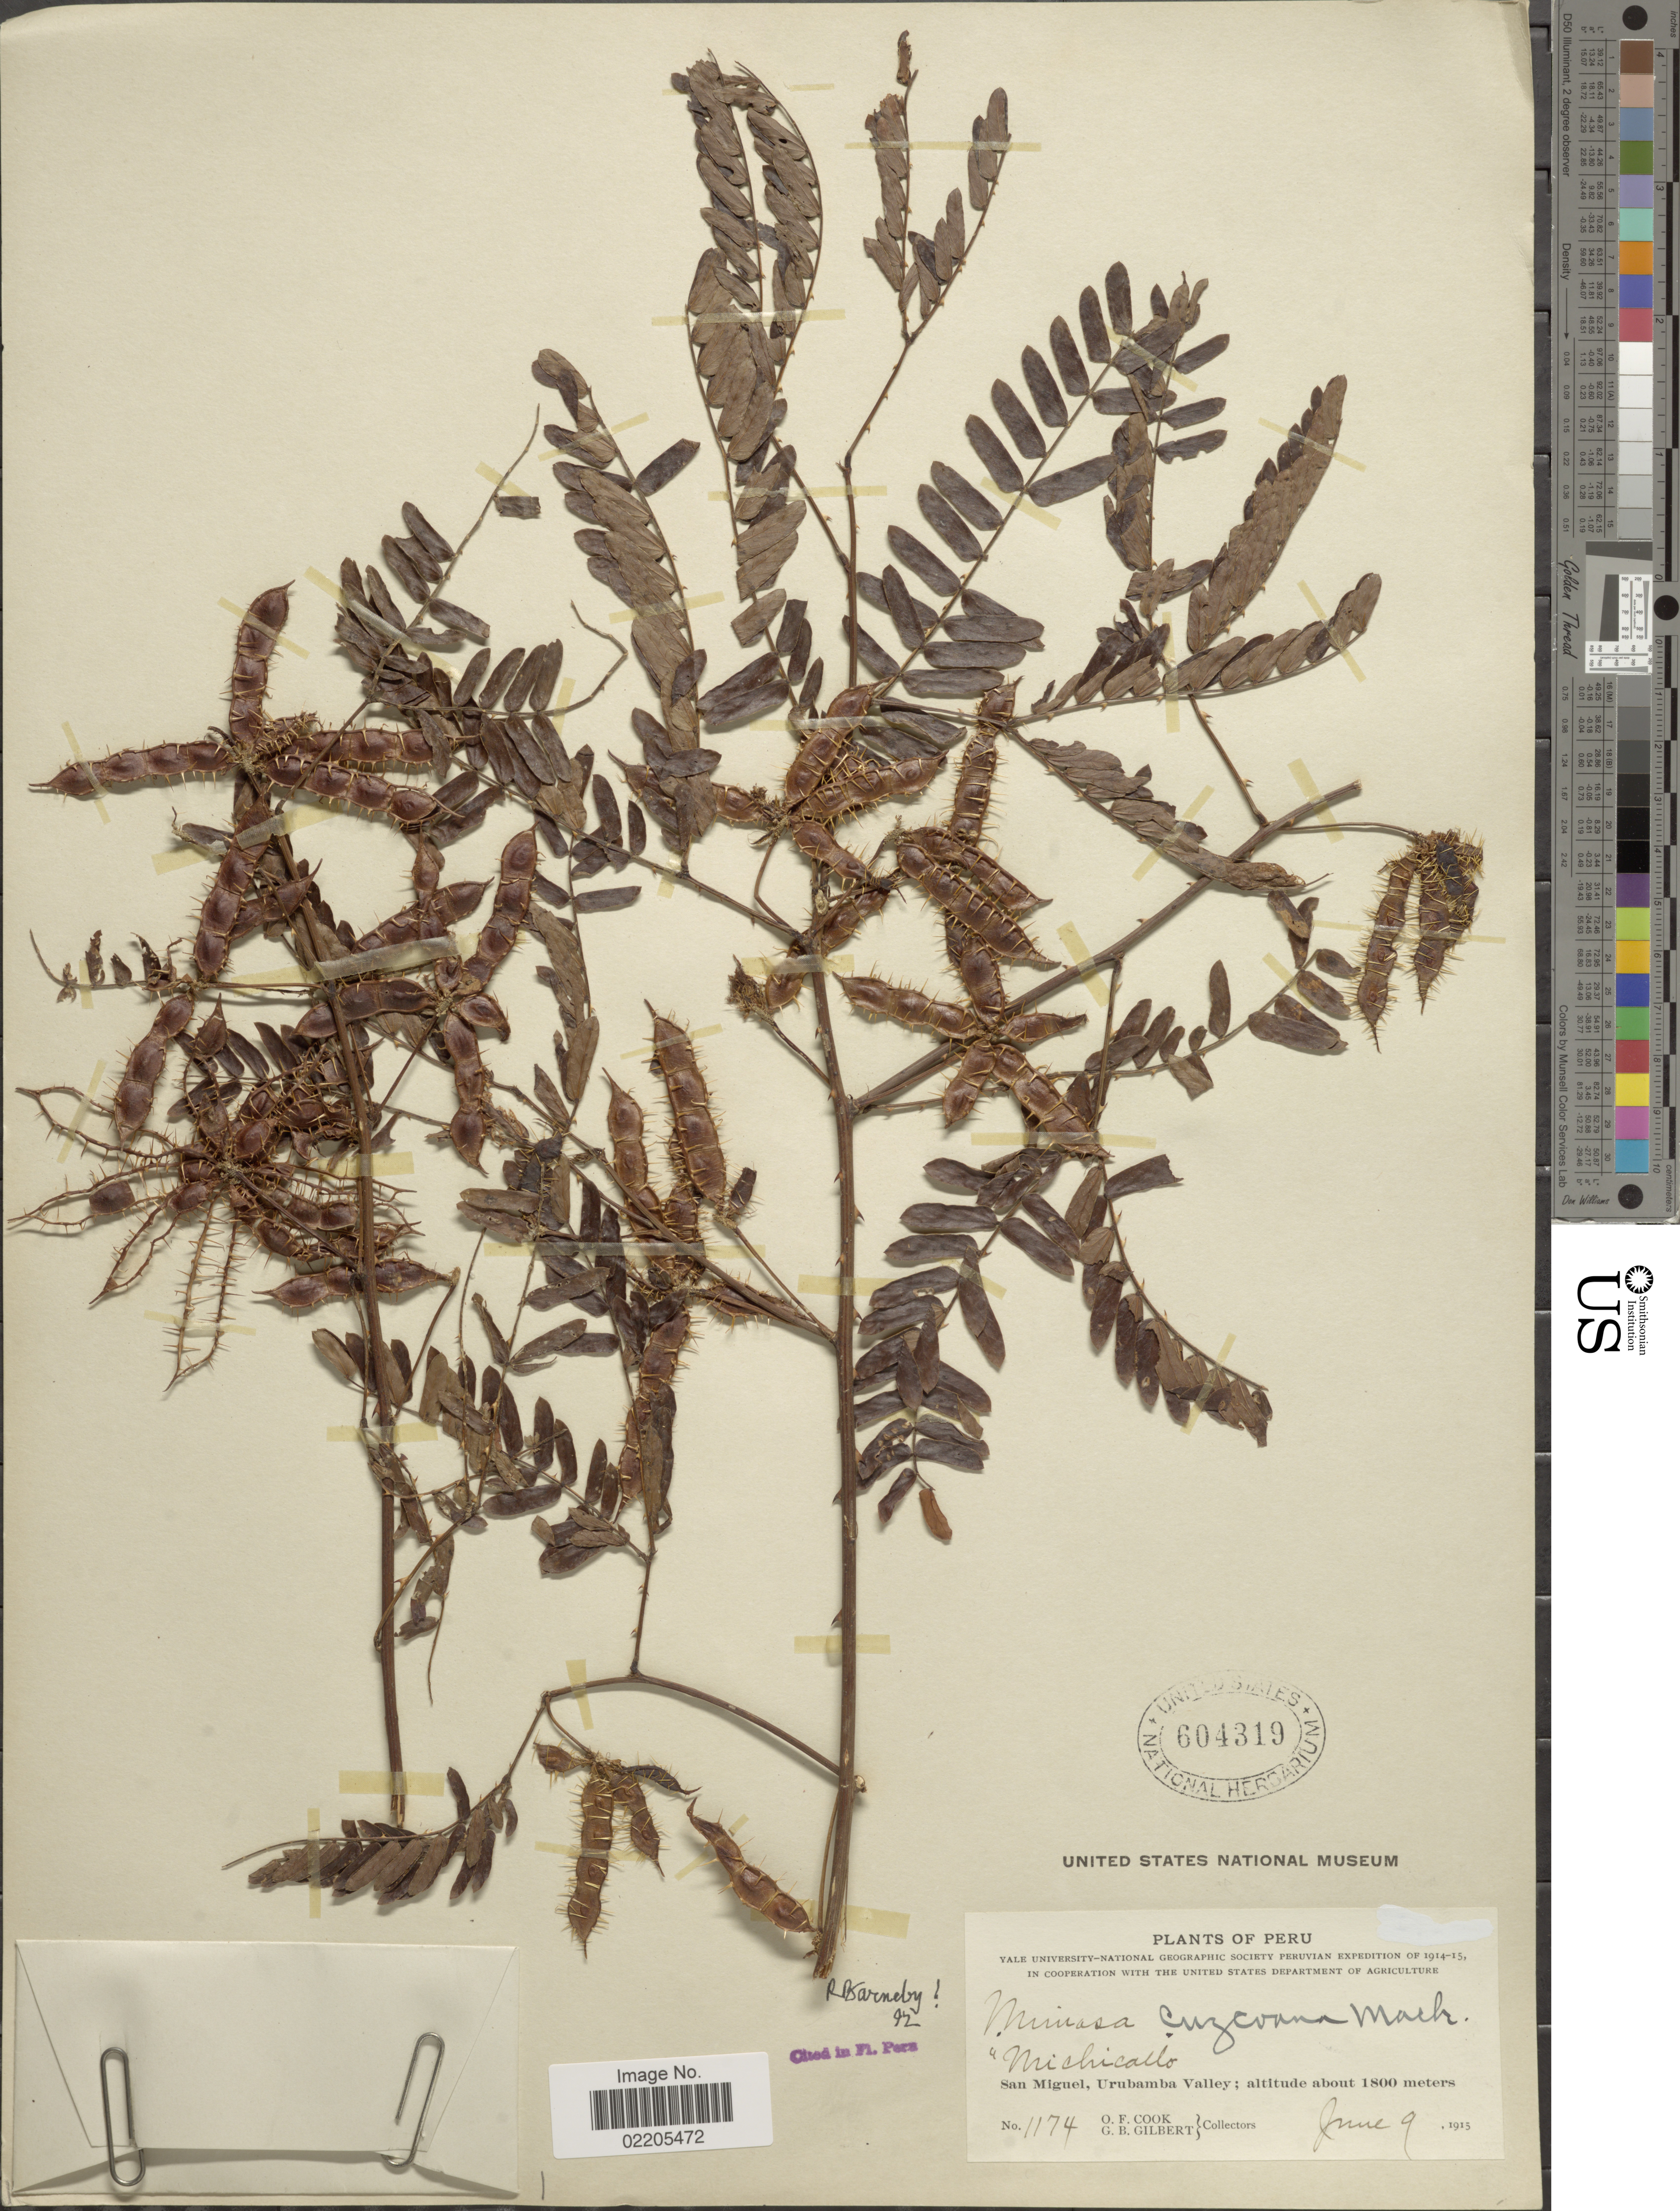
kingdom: Plantae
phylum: Tracheophyta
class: Magnoliopsida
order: Fabales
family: Fabaceae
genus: Mimosa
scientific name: Mimosa cuzcoana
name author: J.F. Macbr.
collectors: O. F. Cook & G. B. Gilbert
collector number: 1174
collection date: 1915-06-09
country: Peru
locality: San Miguel, Urubamba Valley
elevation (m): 1800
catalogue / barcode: US 604319